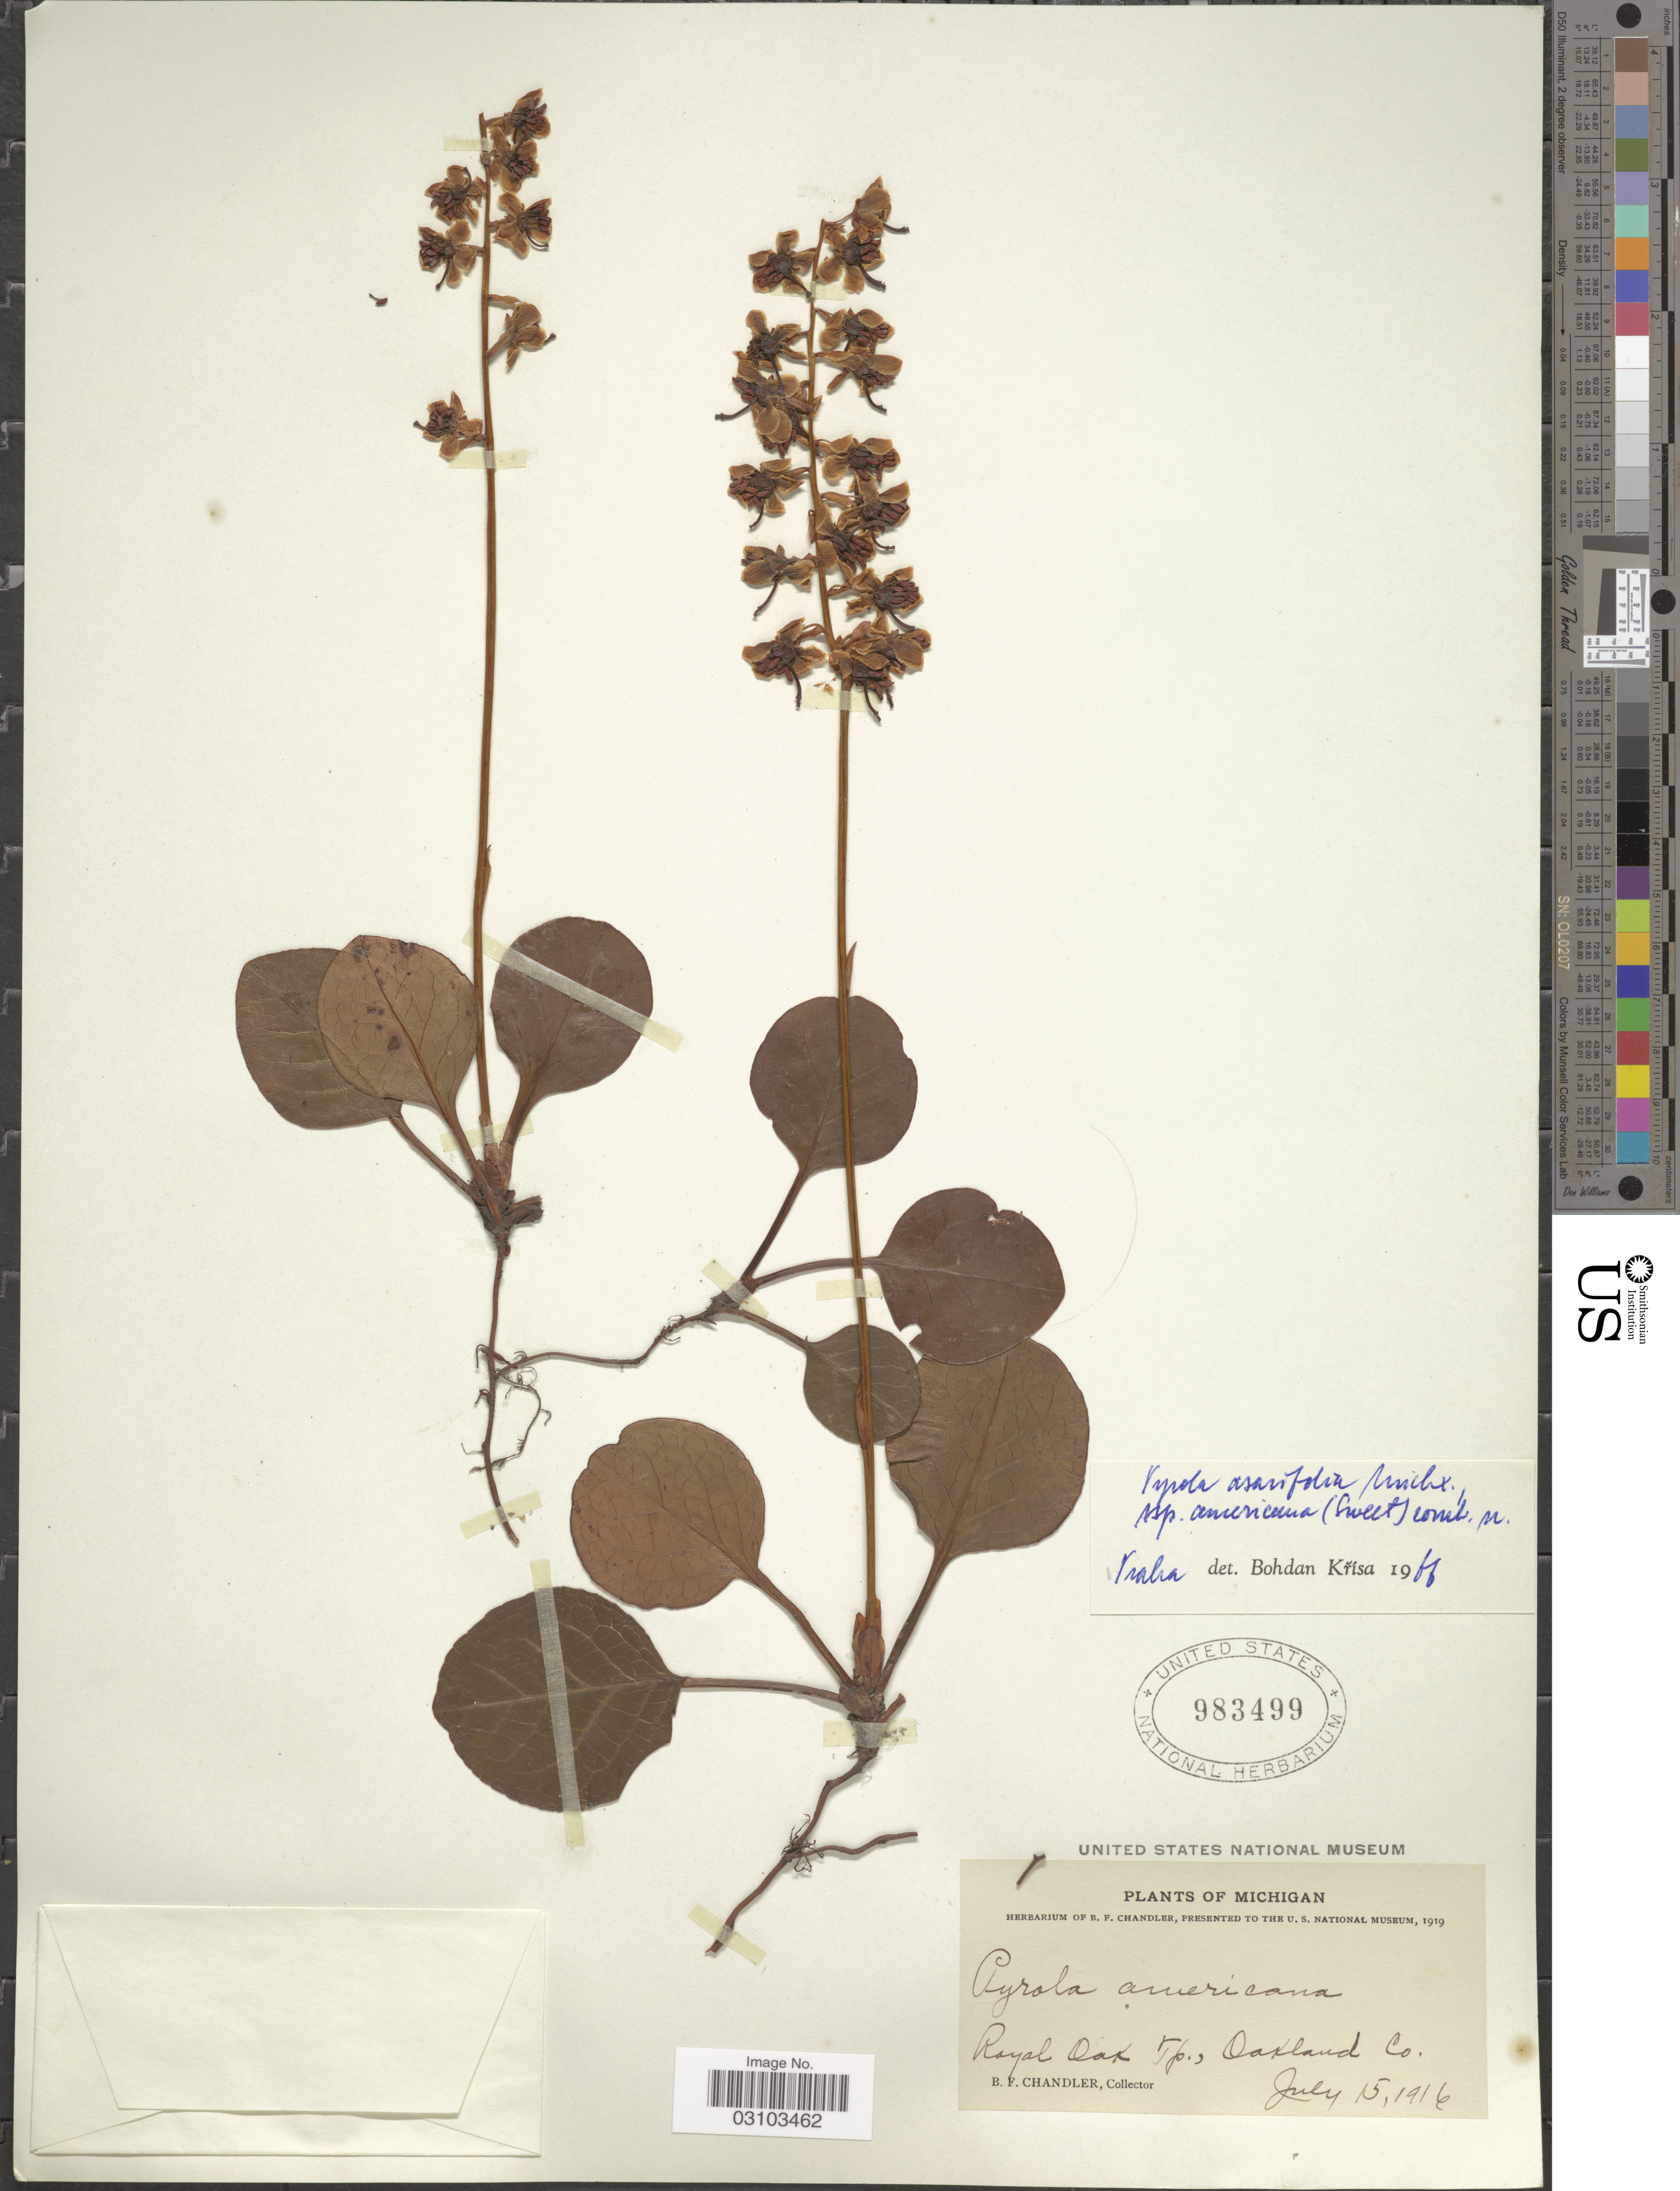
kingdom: Plantae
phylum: Tracheophyta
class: Magnoliopsida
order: Ericales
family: Ericaceae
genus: Pyrola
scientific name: Pyrola asarifolia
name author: Michx.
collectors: B. F. Chandler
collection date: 1916-07-15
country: United States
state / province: Michigan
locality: Royal Oak Tp., Oakland Co.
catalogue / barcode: US 983499